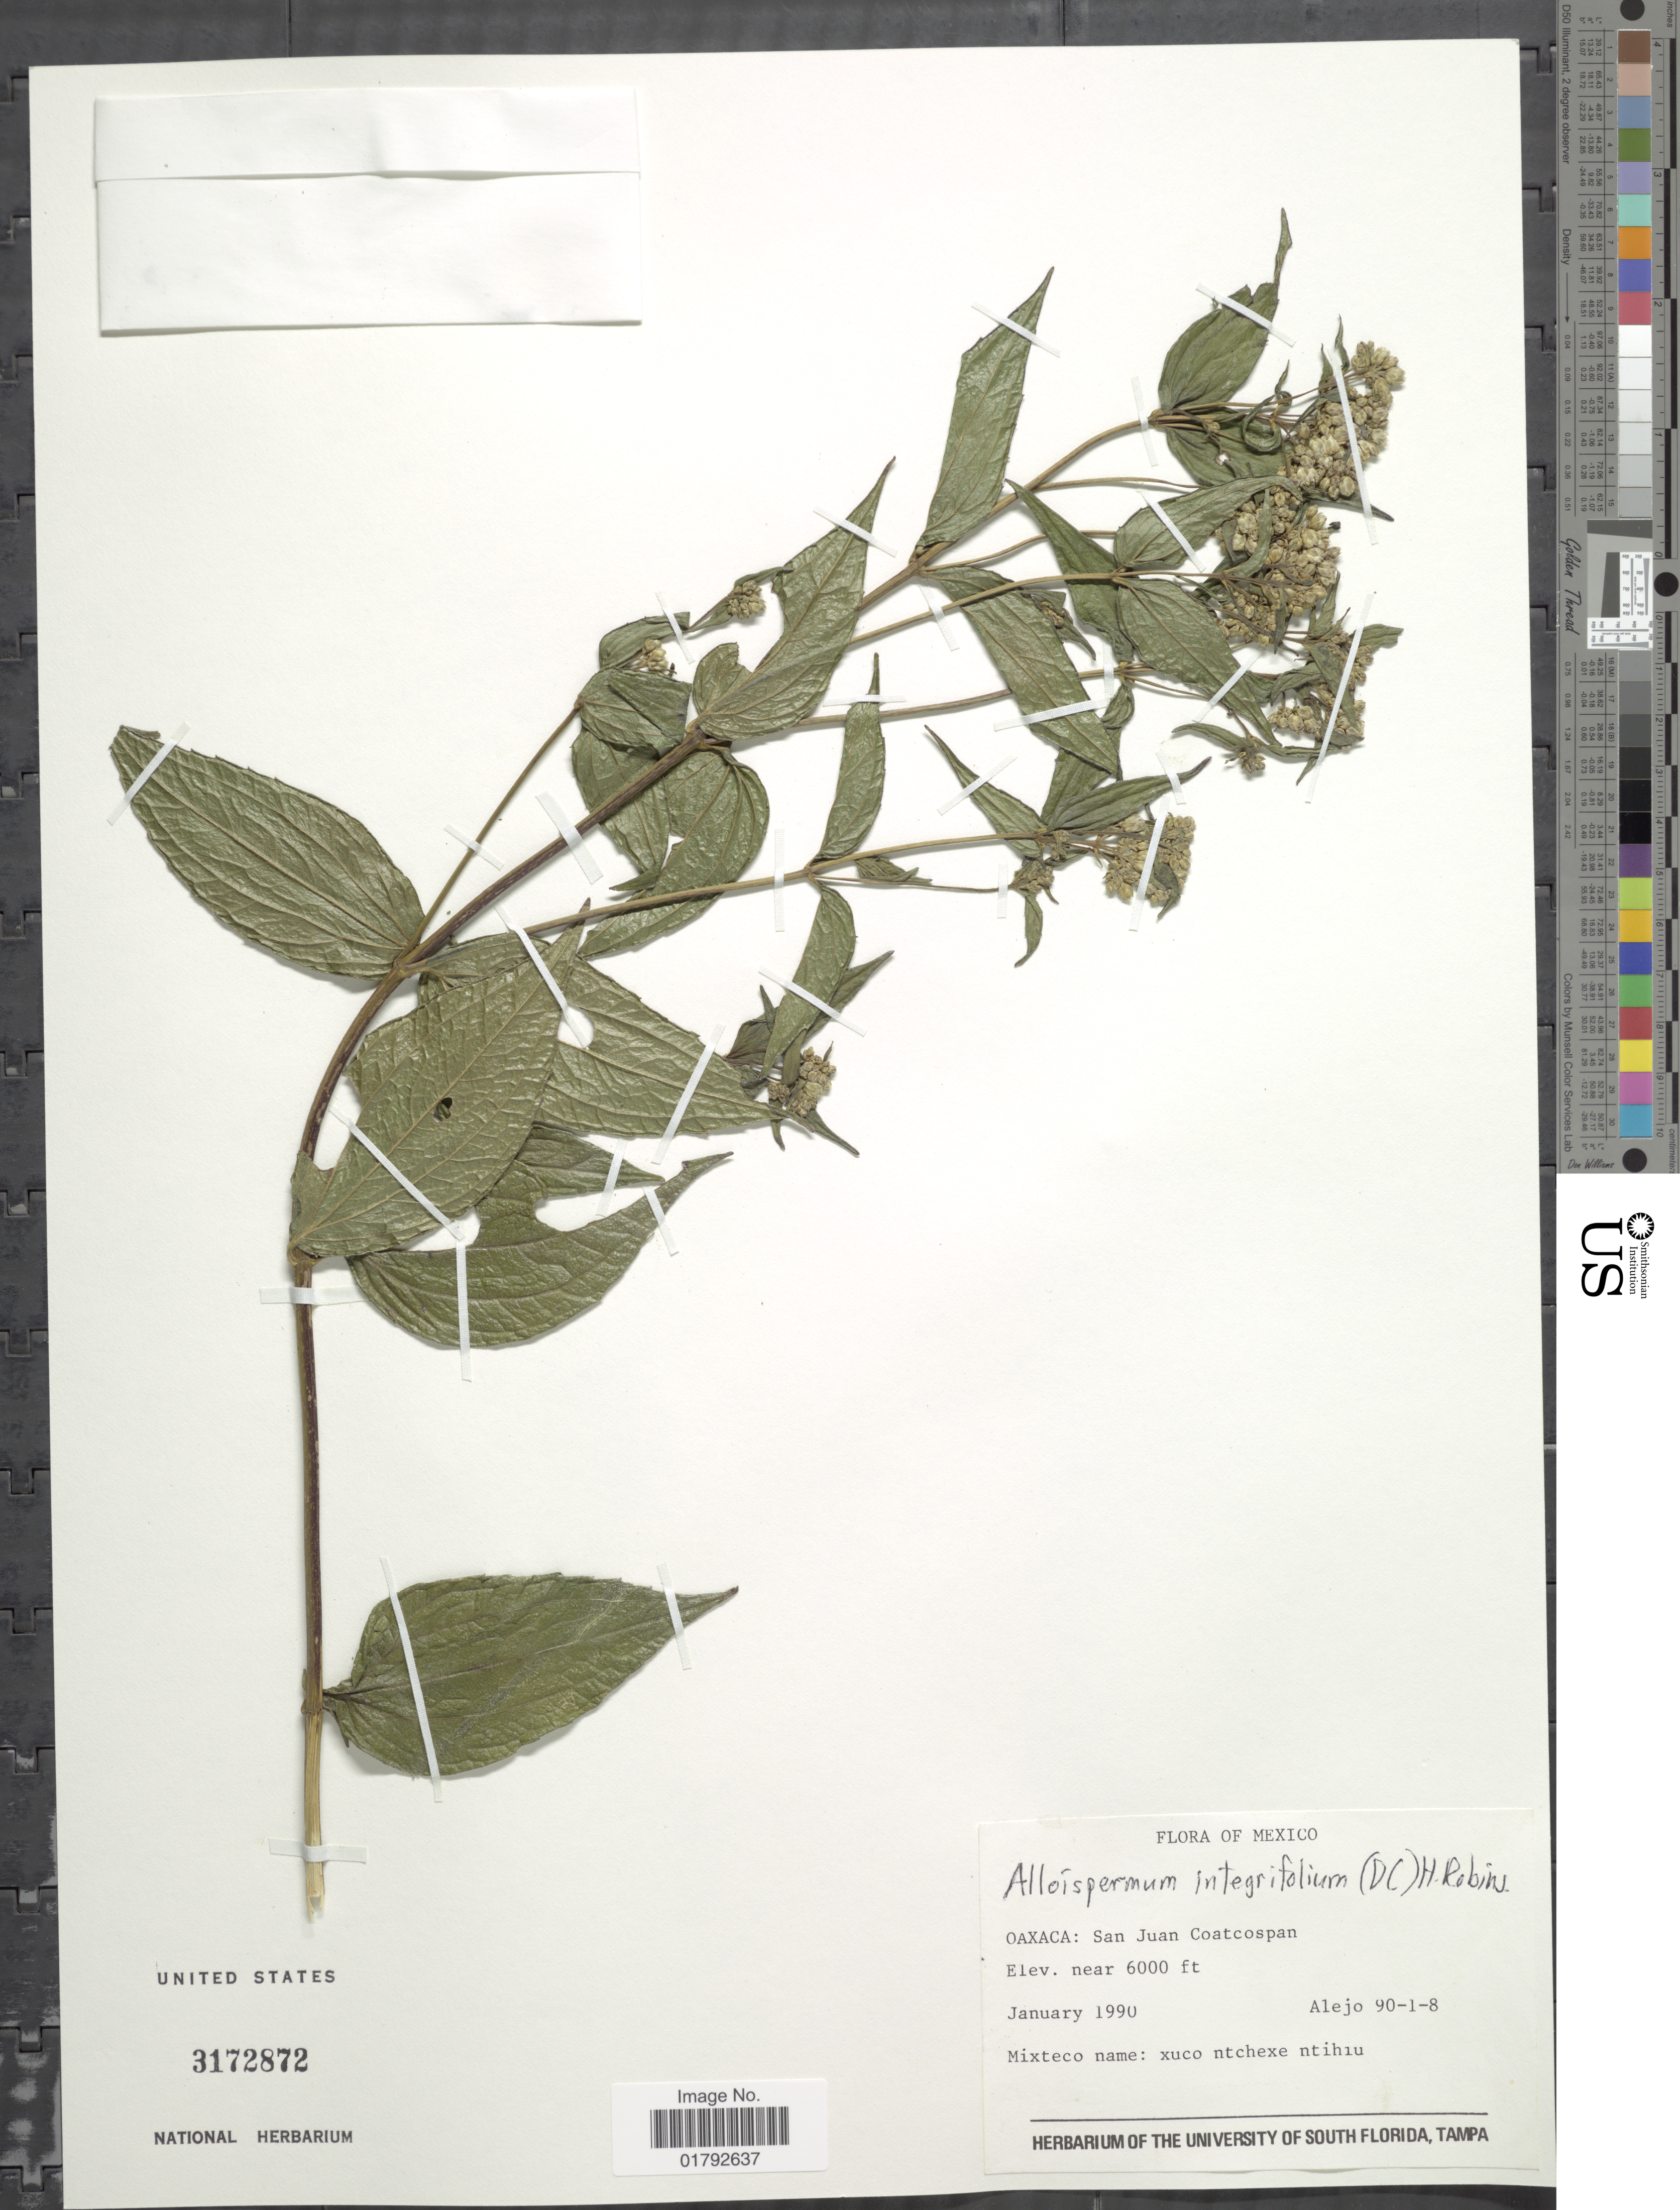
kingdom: Plantae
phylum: Tracheophyta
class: Magnoliopsida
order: Asterales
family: Asteraceae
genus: Alloispermum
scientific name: Alloispermum integrifolium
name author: (DC.) H. Rob.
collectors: Alejo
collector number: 90-1-8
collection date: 1990-01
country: Mexico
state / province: Oaxaca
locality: Oaxaca: San Juan Coatcospan.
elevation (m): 1829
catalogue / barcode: US 3172872